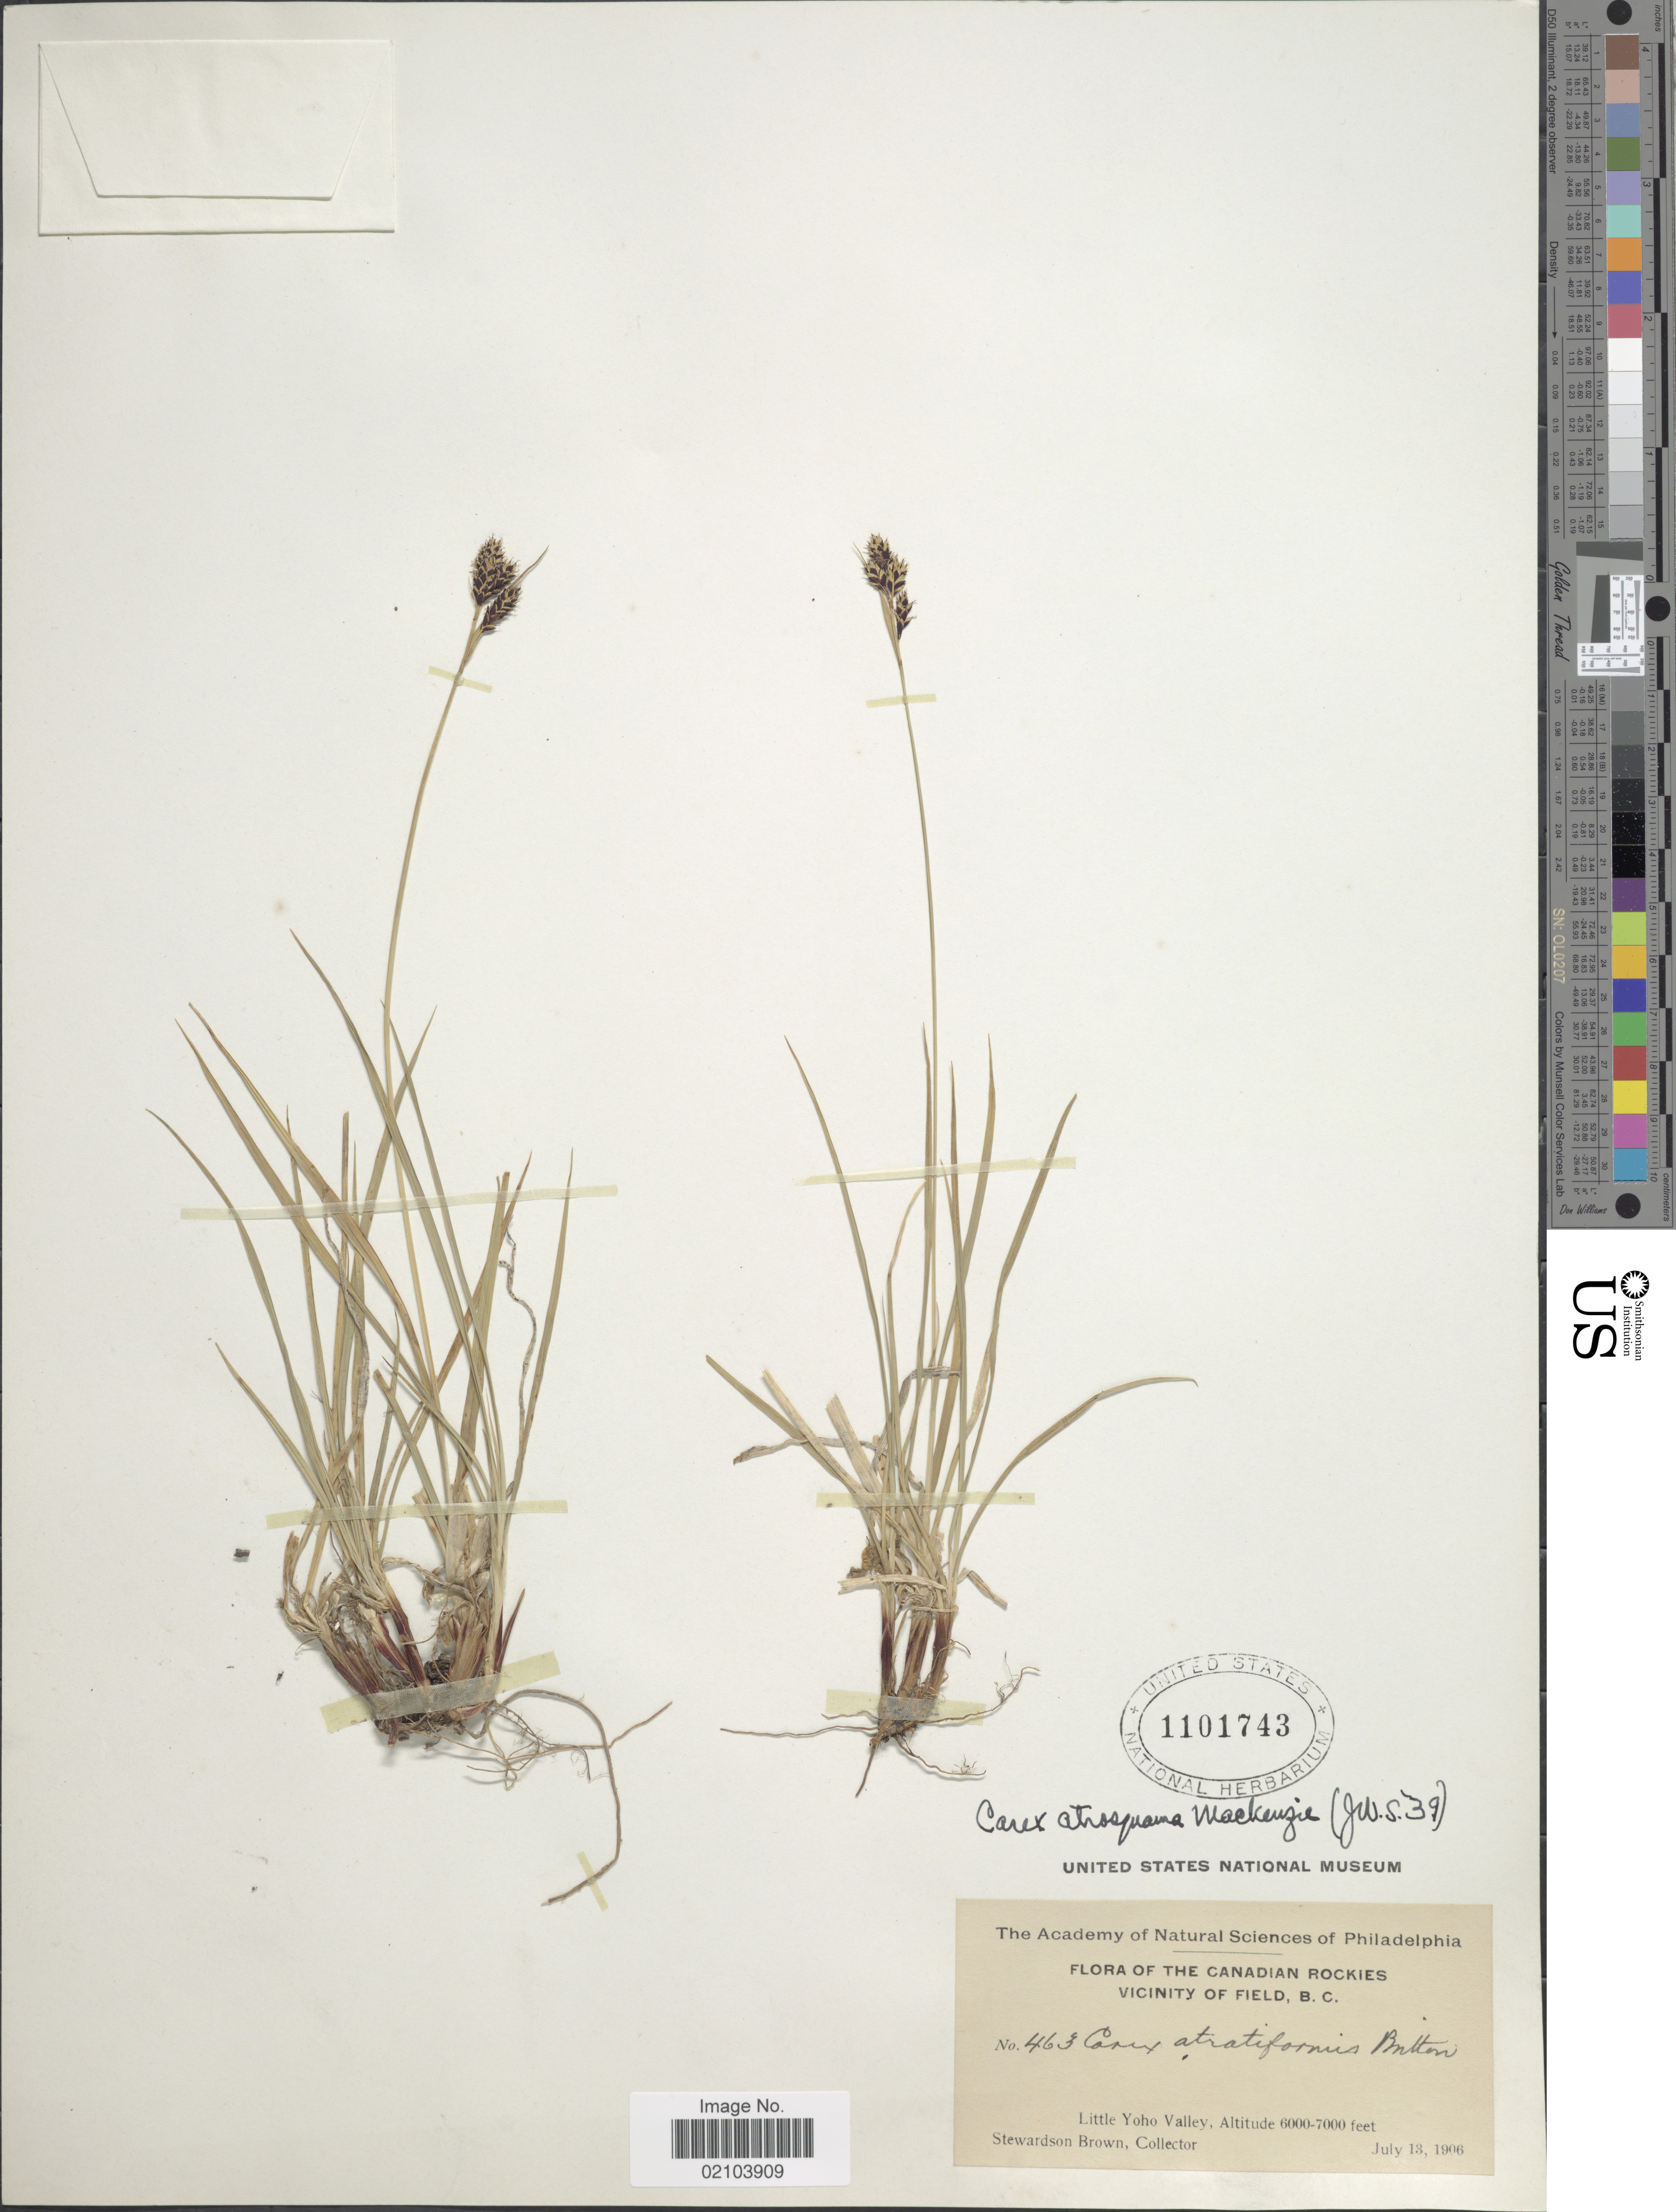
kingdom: Plantae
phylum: Tracheophyta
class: Liliopsida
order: Poales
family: Cyperaceae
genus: Carex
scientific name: Carex atrosquama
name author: Mack.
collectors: S. Brown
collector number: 463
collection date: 1906-07-13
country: Canada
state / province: British Columbia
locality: Canadian Rockies. Vicinity of Field. Little Yoho Valley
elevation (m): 1829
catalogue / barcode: US 1101743